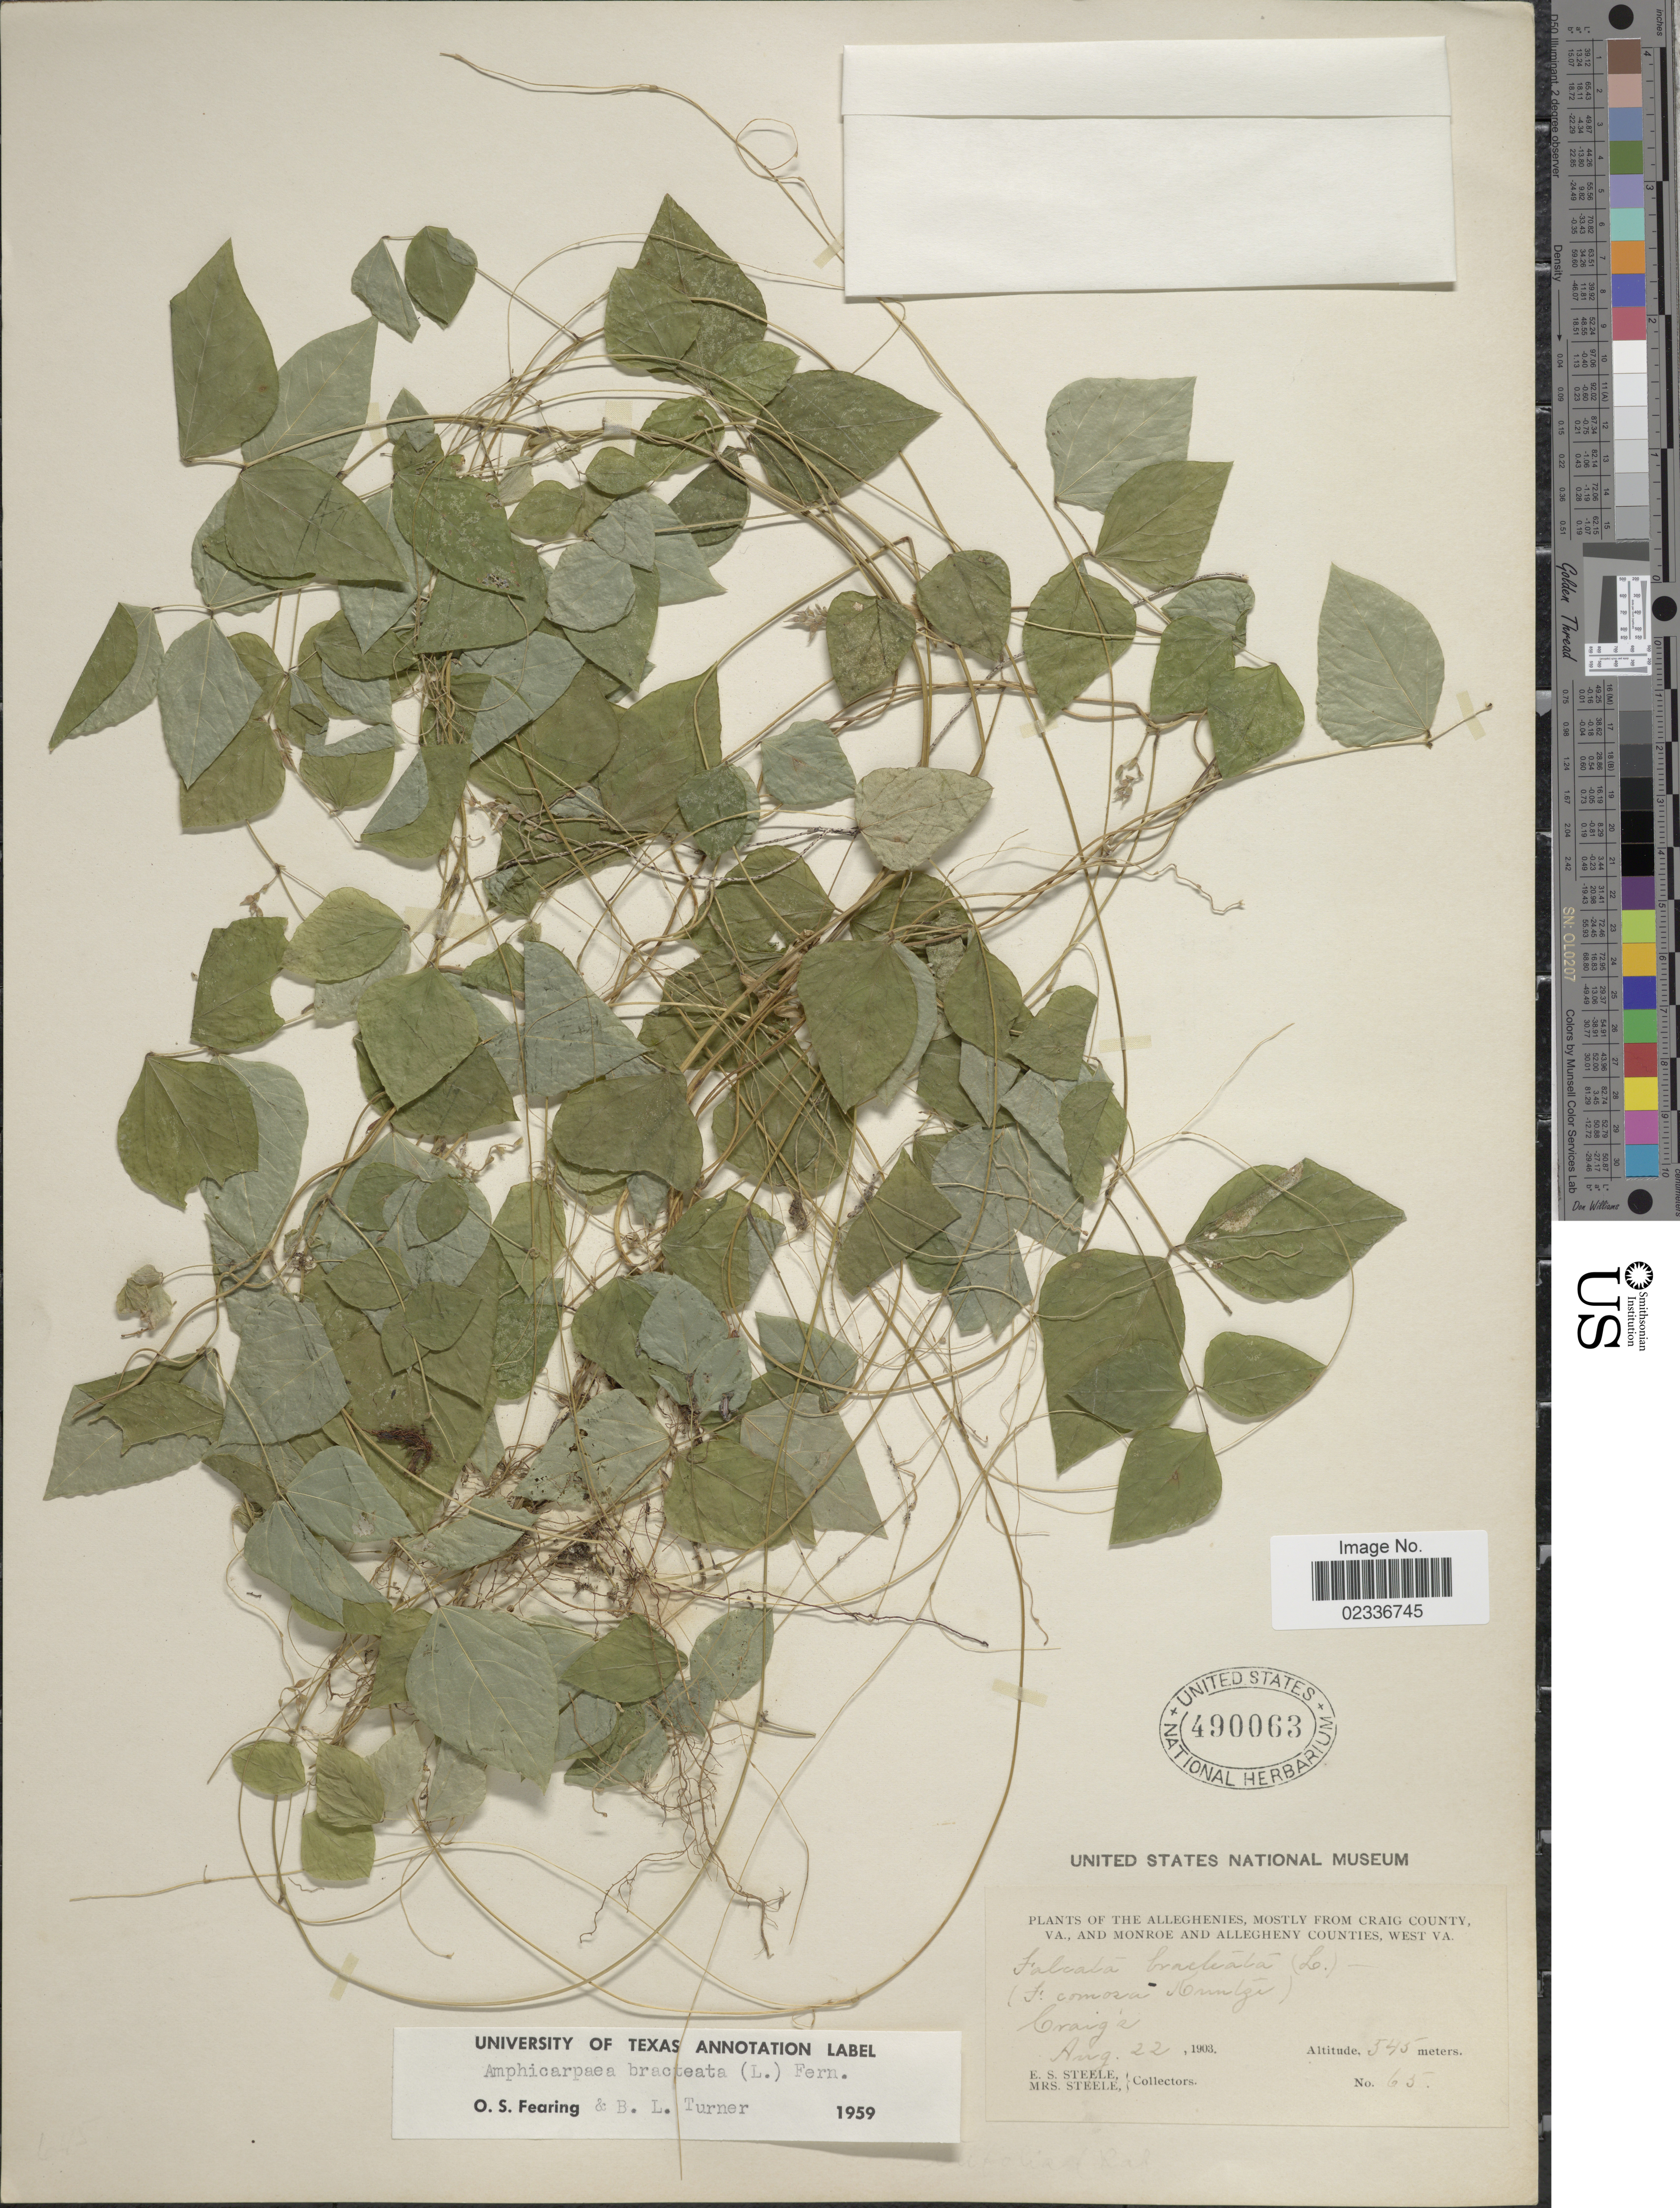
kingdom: Plantae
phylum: Tracheophyta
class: Magnoliopsida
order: Fabales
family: Fabaceae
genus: Amphicarpaea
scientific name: Amphicarpaea bracteata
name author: (L.) Fernald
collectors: E. Steele & Mrs. E. S. Steele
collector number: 65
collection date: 1903-08-22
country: United States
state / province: Virginia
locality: The Alleghenies, mostly from Craig County VA., and Monroe and Allegheny Counties, West Va., Craig's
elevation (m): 545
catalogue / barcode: US 490063